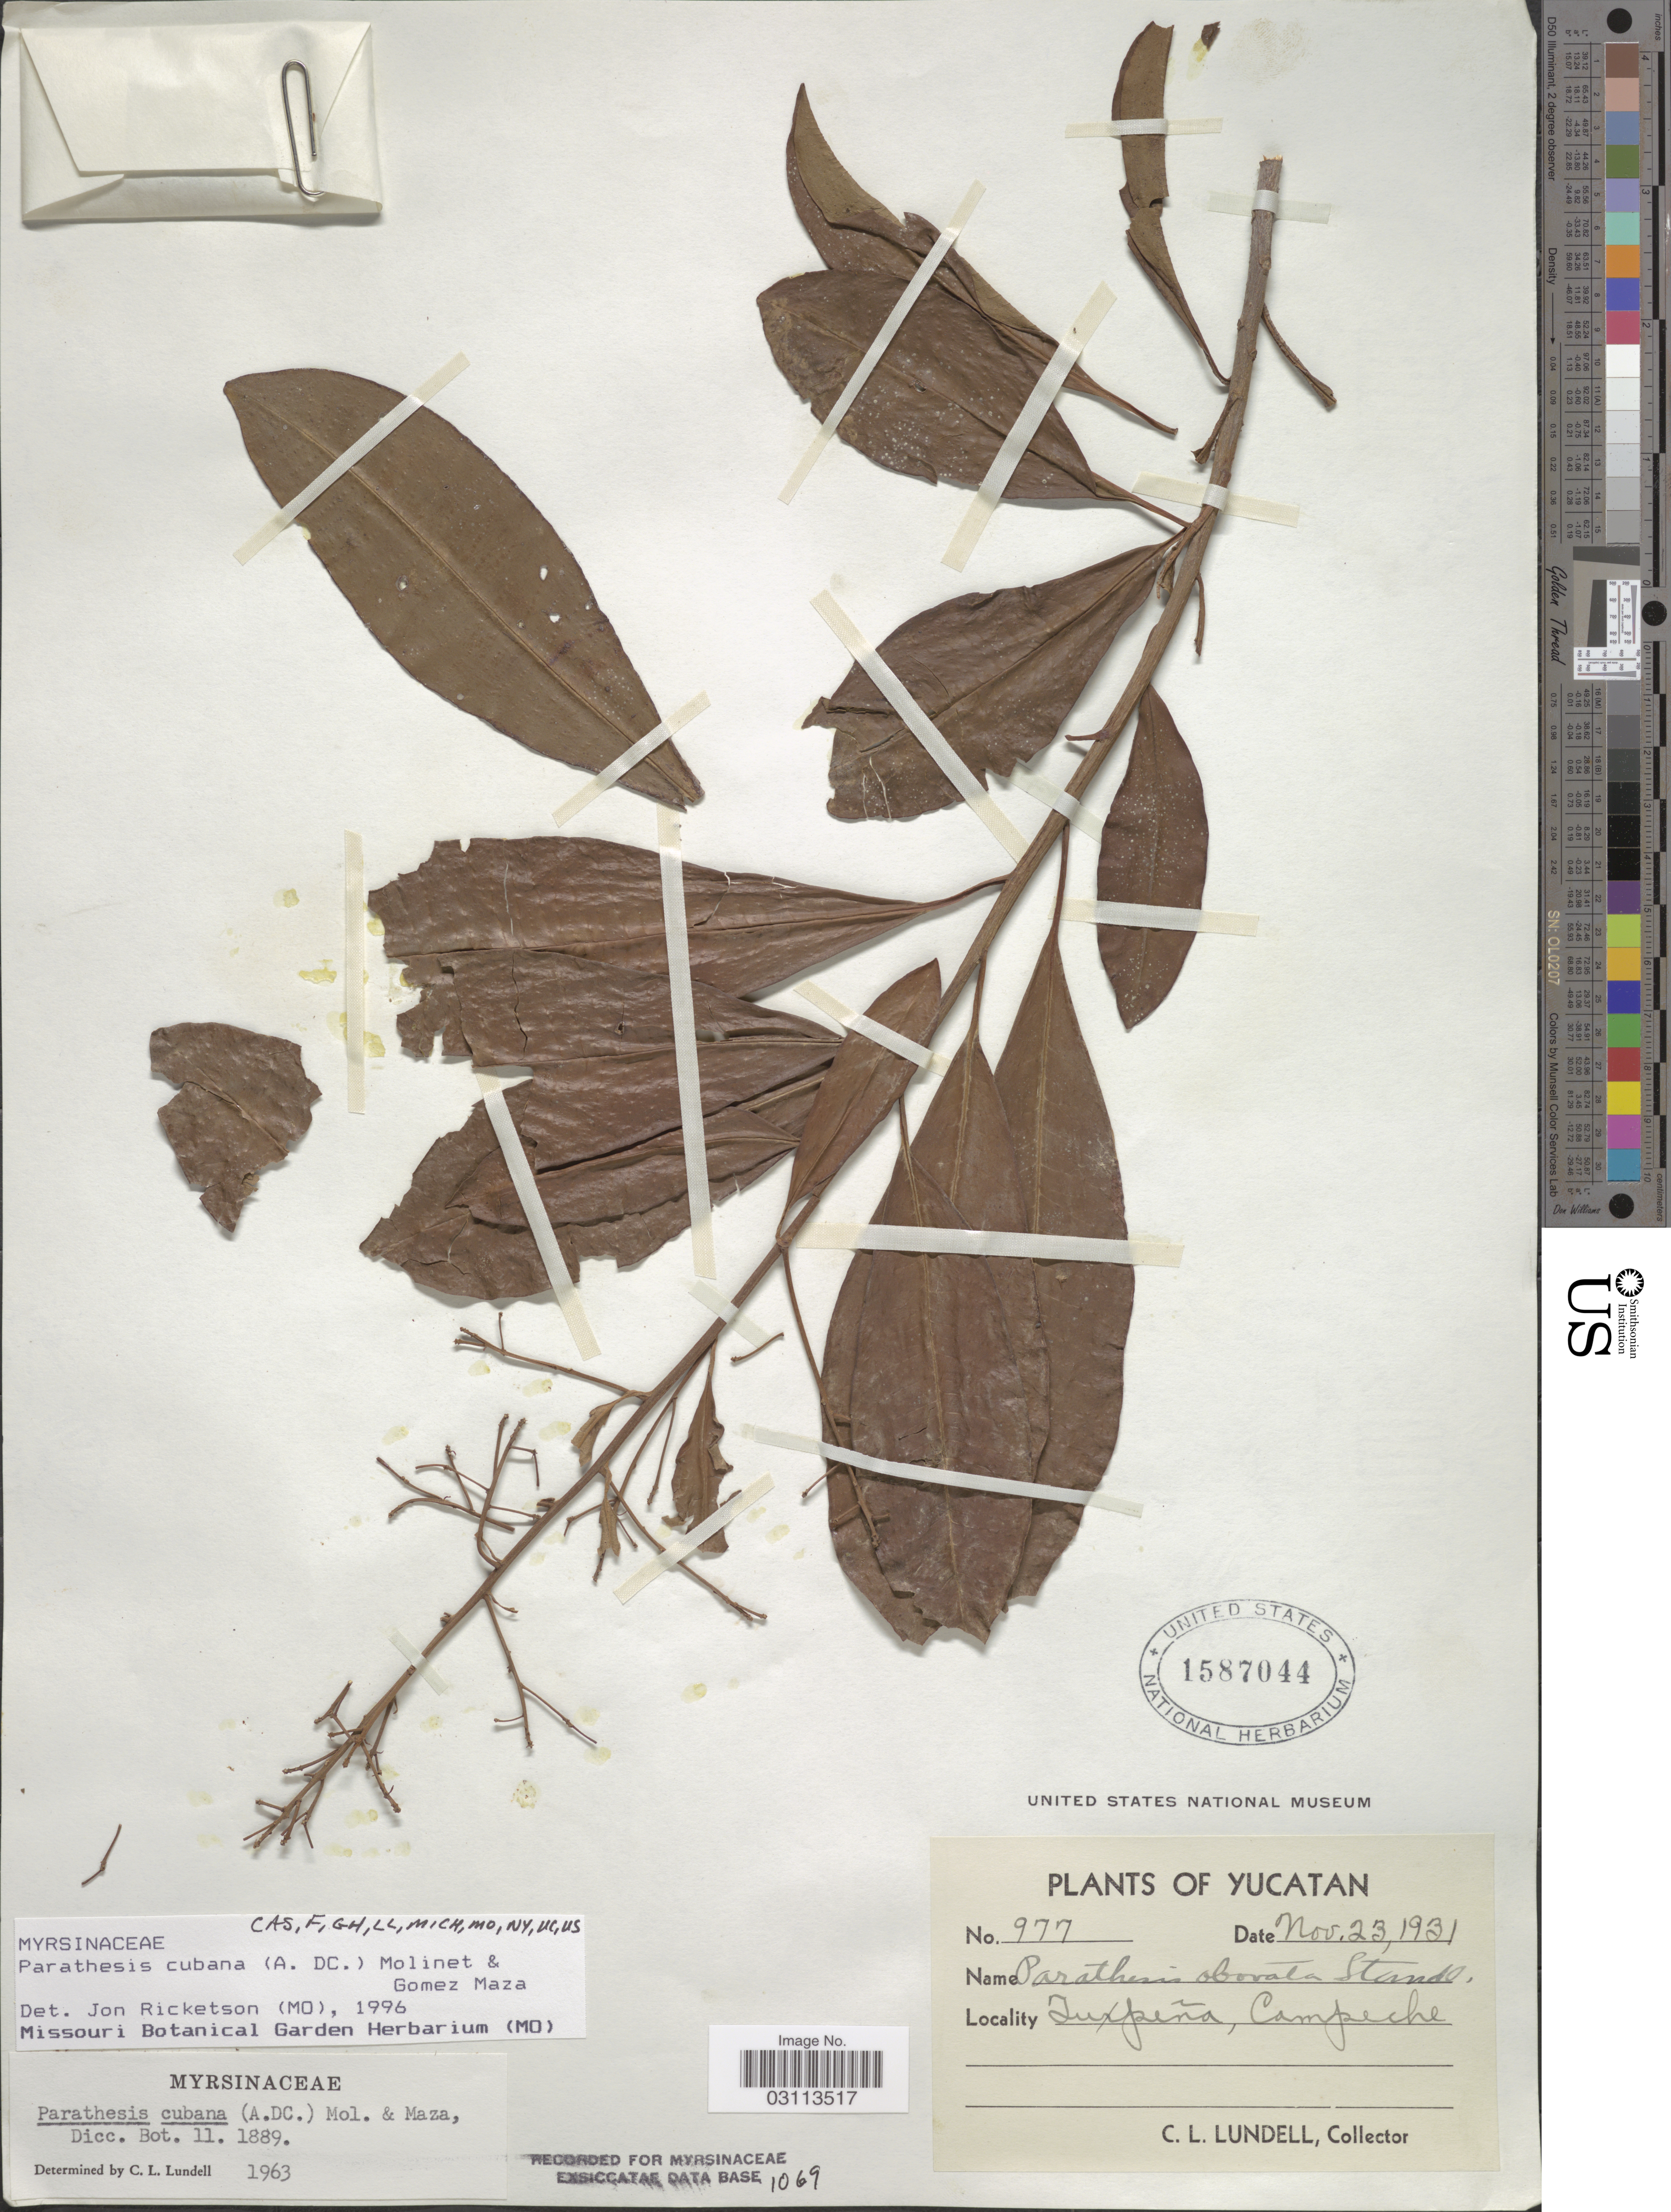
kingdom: Plantae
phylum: Tracheophyta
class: Magnoliopsida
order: Ericales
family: Primulaceae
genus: Parathesis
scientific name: Parathesis cubana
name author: (A. DC.) Molinet & M. Gómez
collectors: C. L. Lundell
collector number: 977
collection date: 1931-11-23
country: Mexico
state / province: Campeche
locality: Tuxpeña.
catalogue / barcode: US 1587044